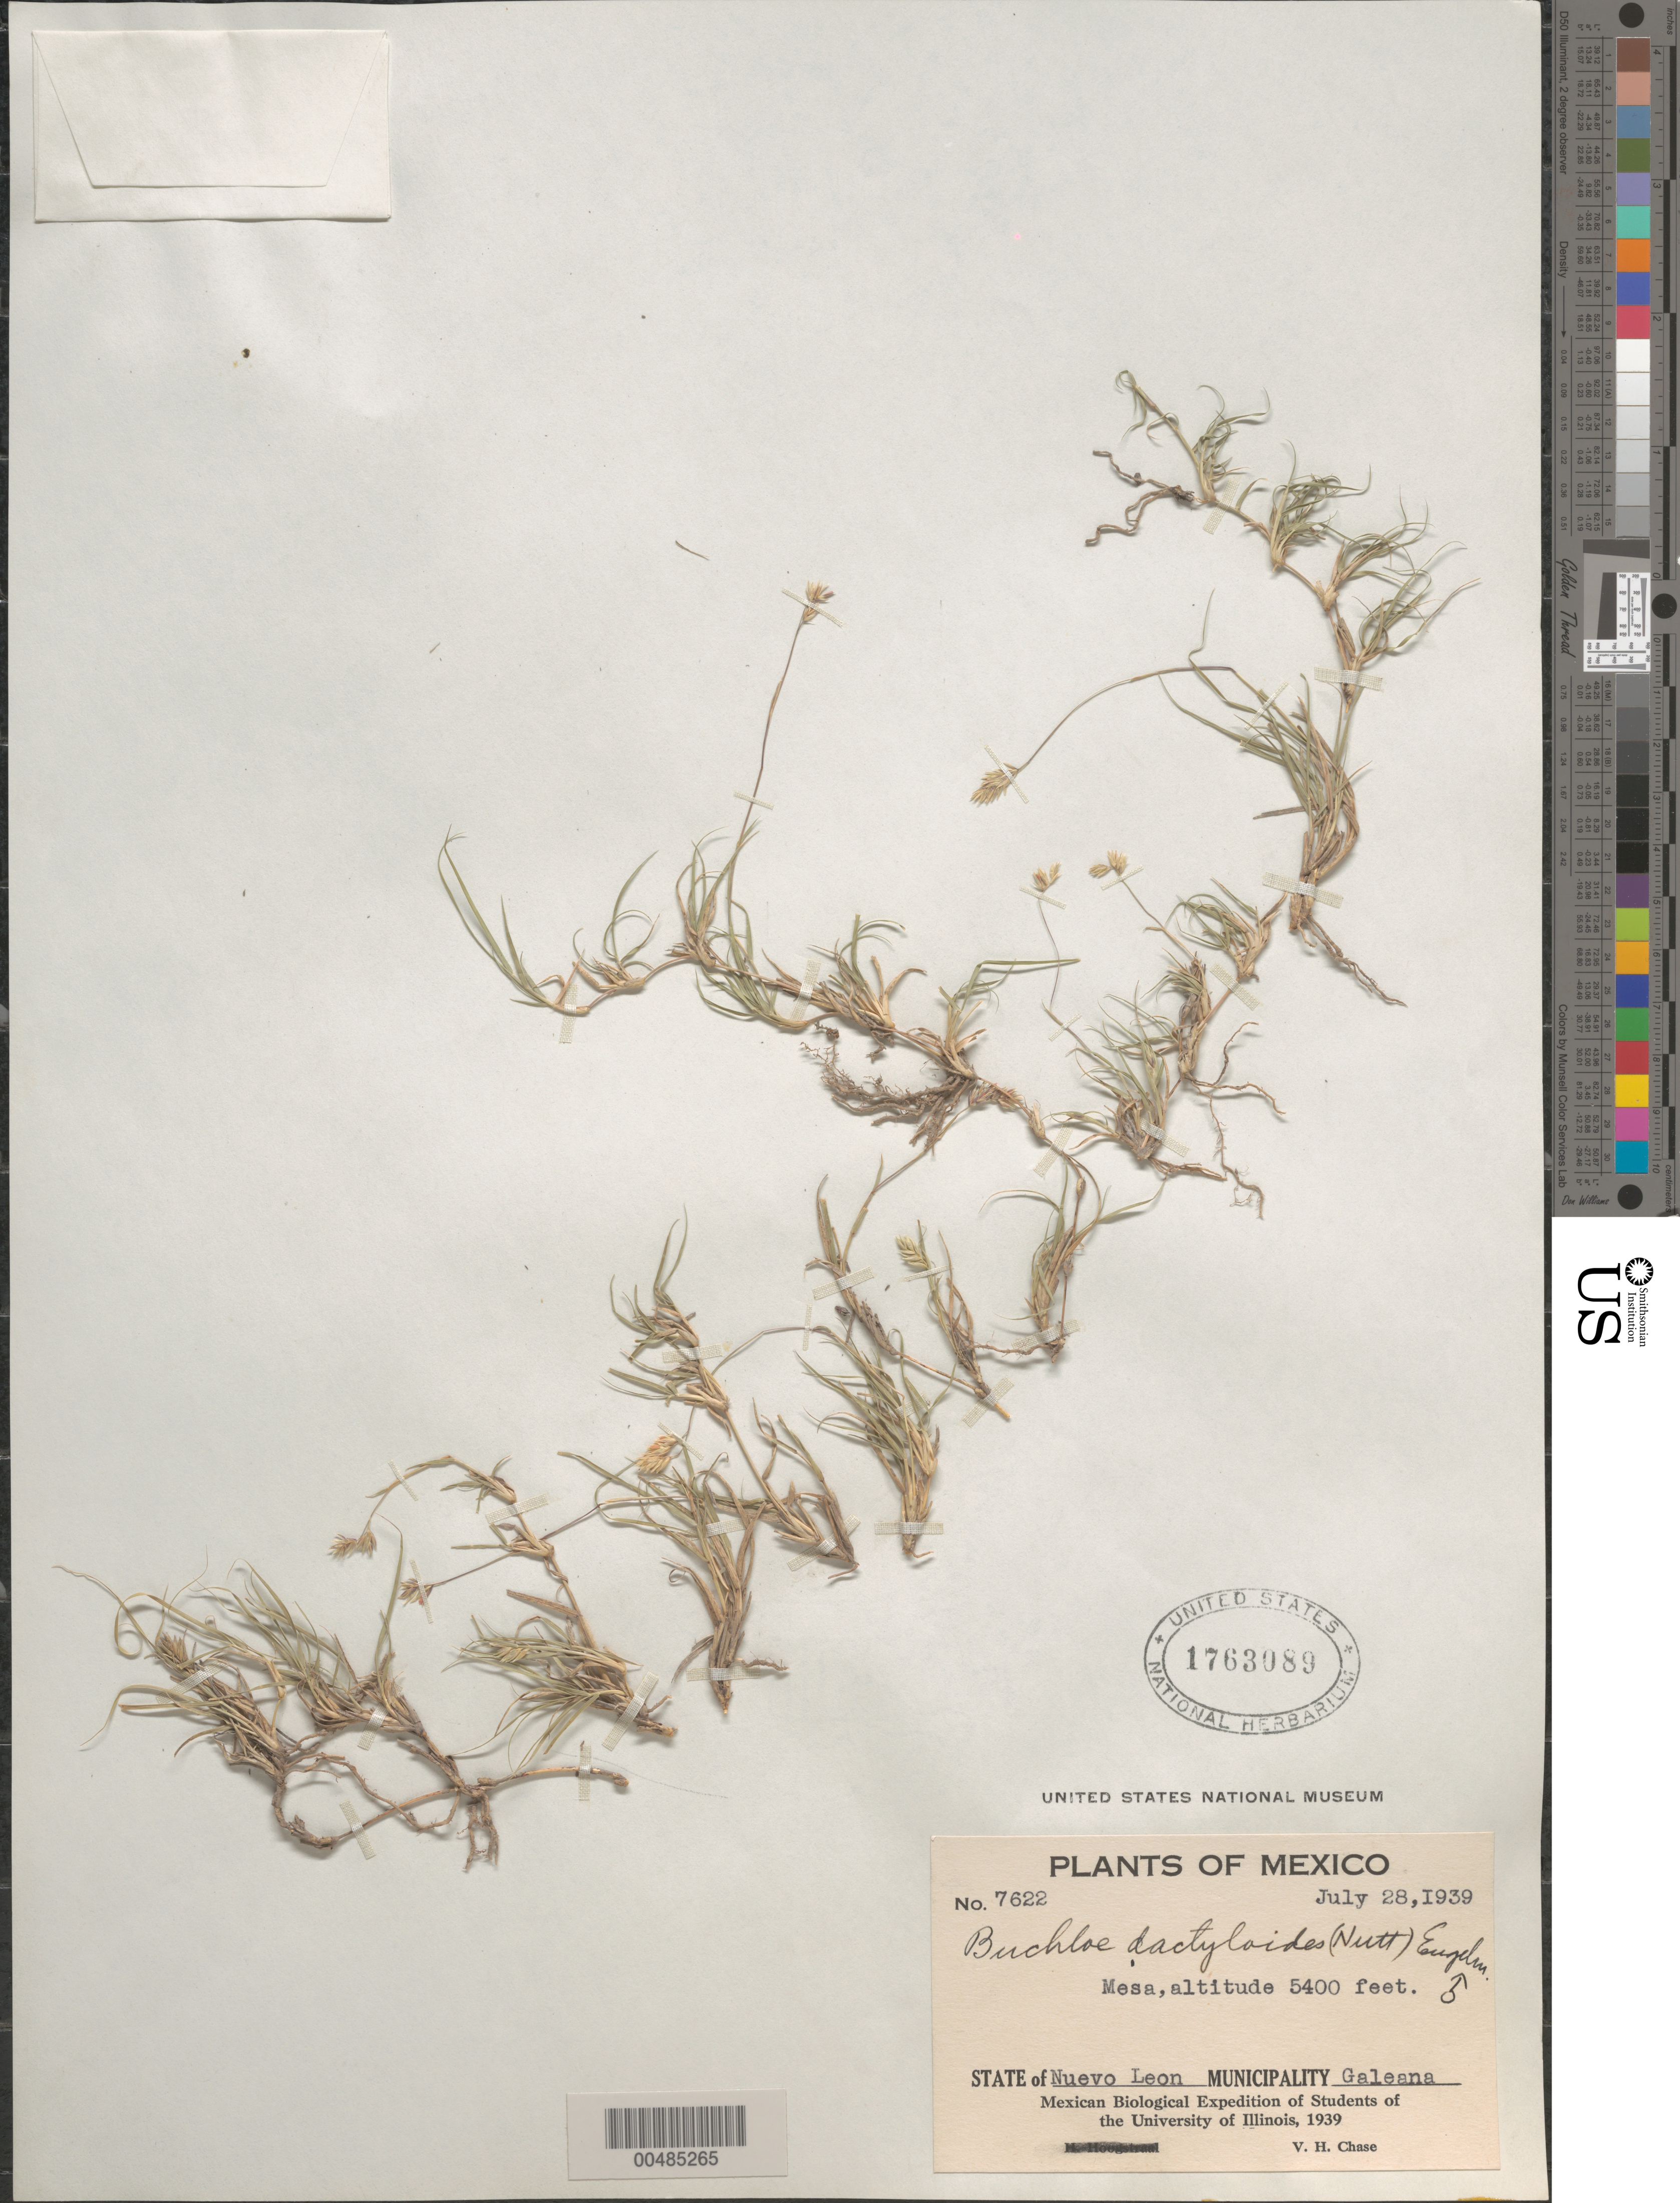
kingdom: Plantae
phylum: Tracheophyta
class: Liliopsida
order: Poales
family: Poaceae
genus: Buchloe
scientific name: Buchloe dactyloides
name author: (Nutt.) Engelm.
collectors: V. H. Chase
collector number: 7622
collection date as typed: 28 Jul 1939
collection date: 1939-07-28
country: Mexico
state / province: Nuevo León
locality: Galeana Mun.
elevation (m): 1646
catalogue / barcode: US 1763089